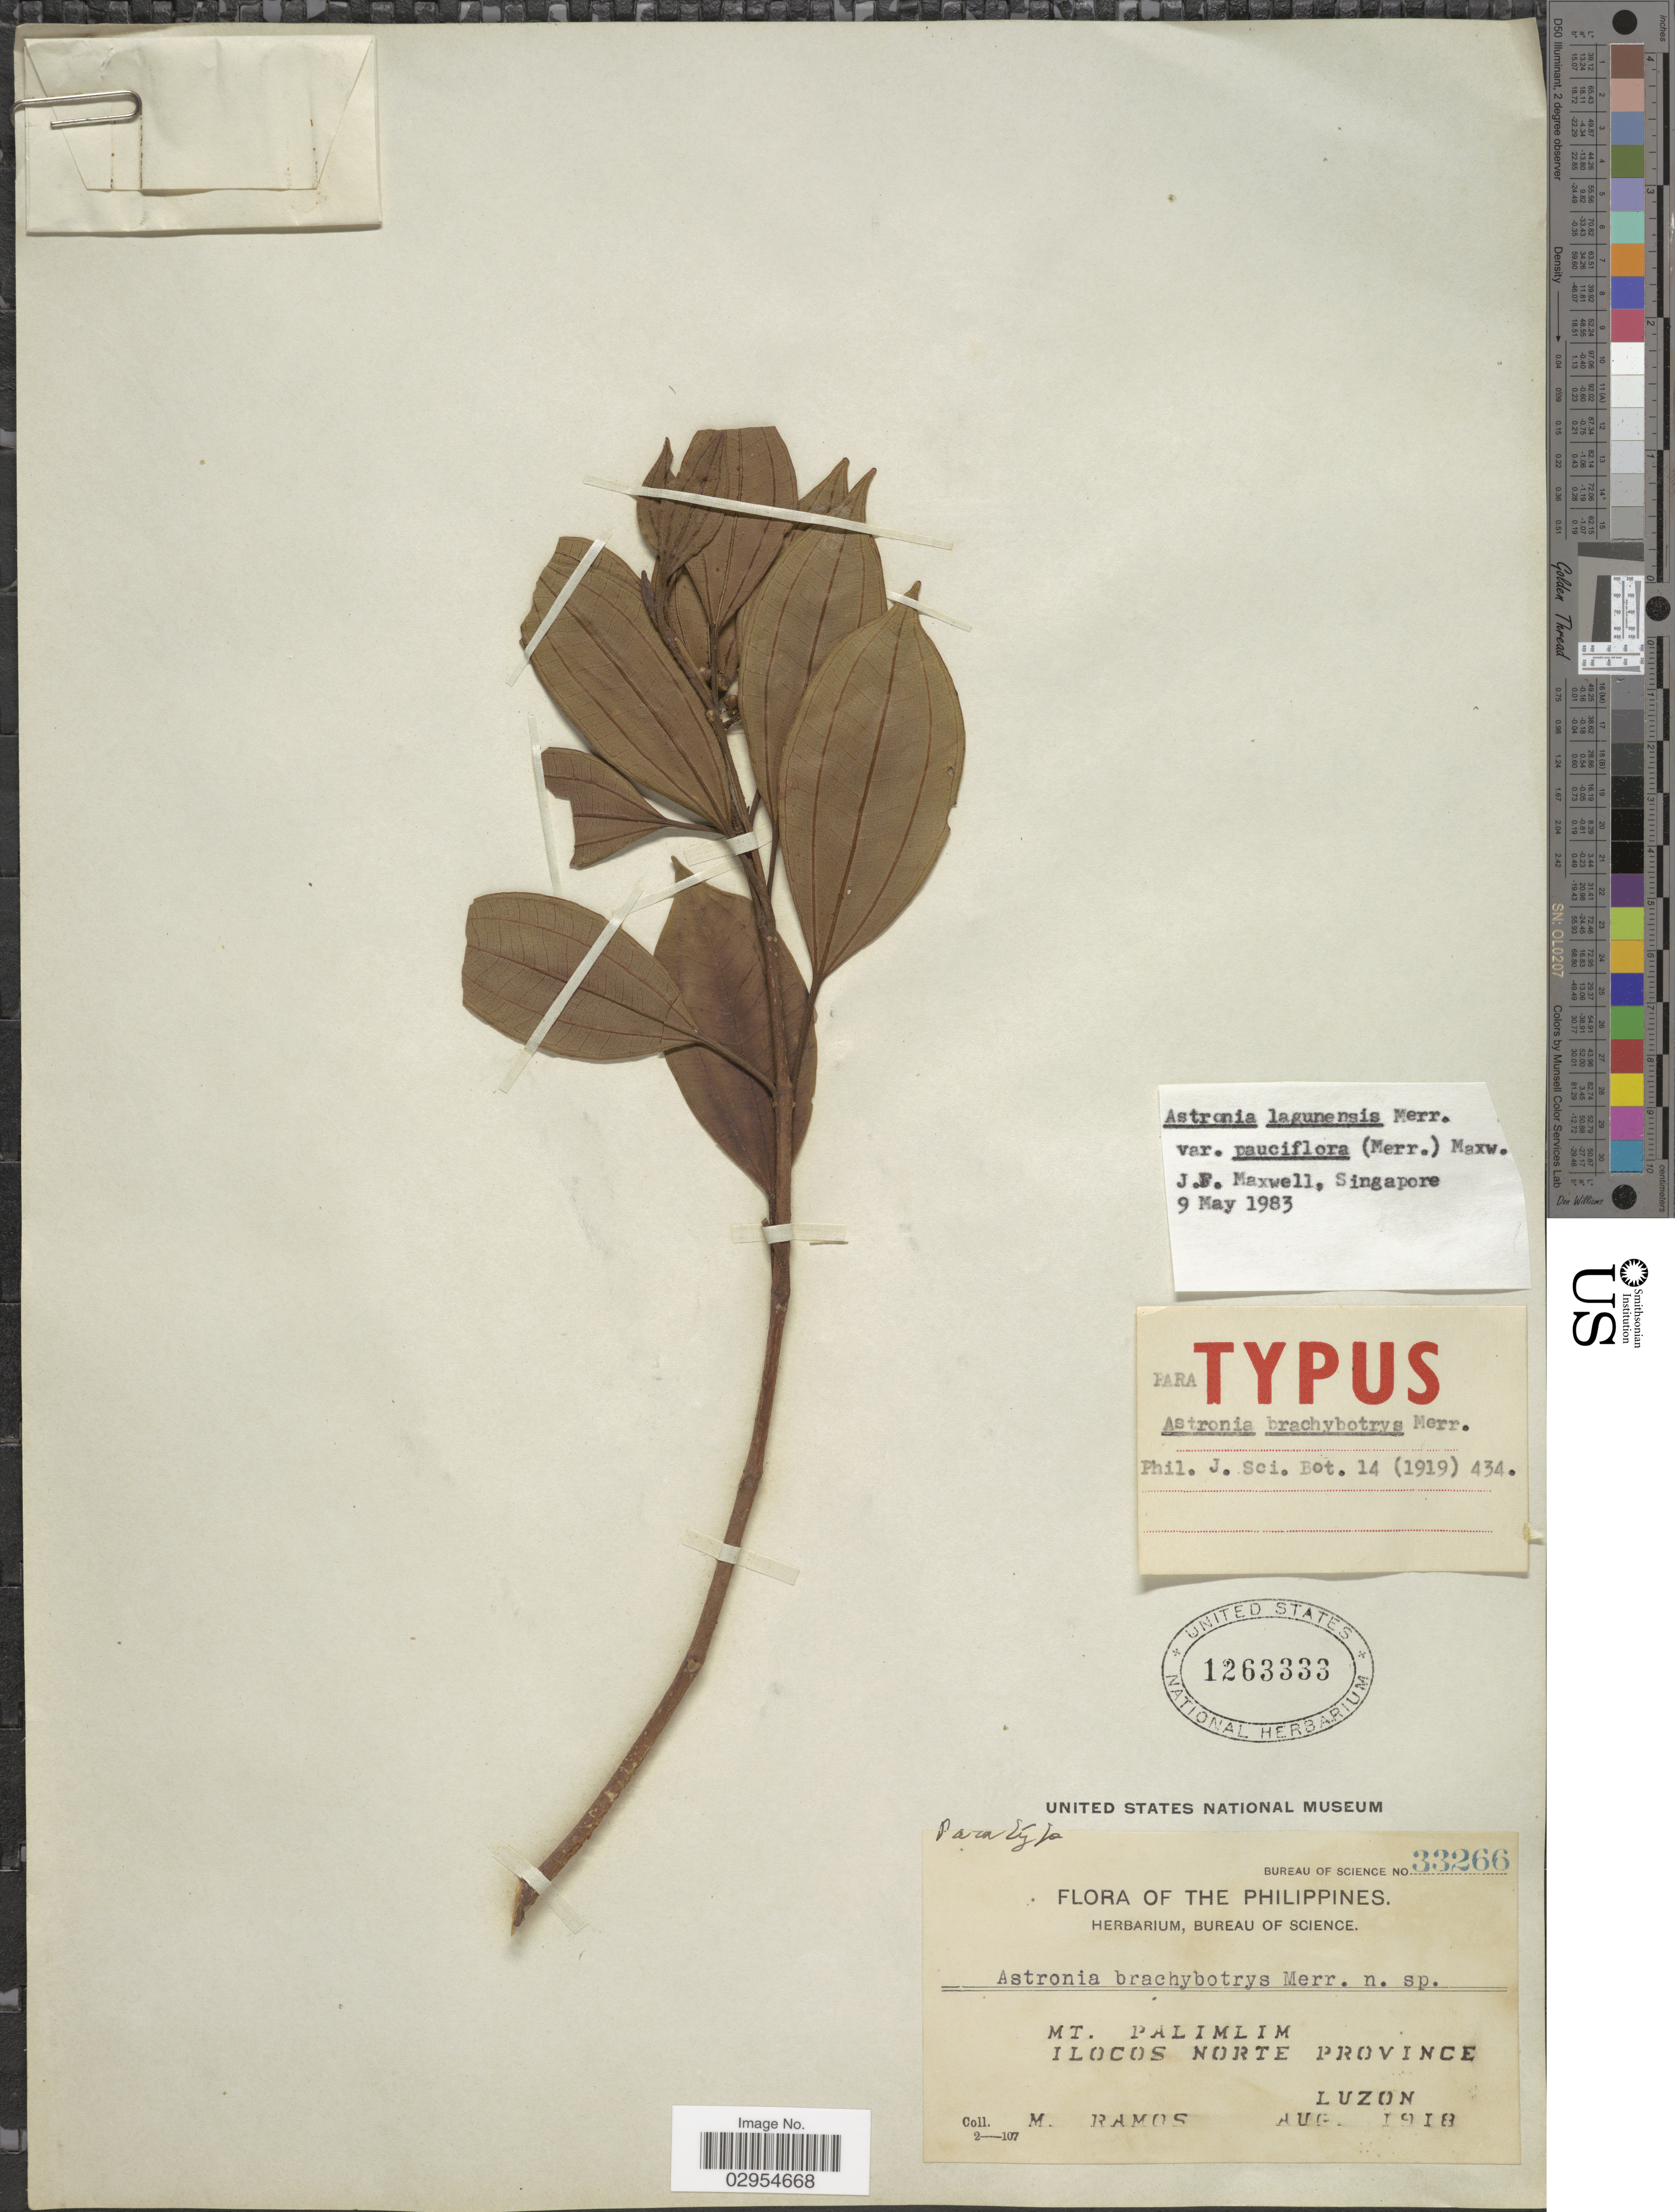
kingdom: Plantae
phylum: Tracheophyta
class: Magnoliopsida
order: Myrtales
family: Melastomataceae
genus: Astronia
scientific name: Astronia lagunensis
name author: Merr.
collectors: M. Ramos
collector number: Bureau of Science 33266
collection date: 1918-08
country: Philippines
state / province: Ilocos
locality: Mt. Palimlim, Ilocos Norte Province. Luzon.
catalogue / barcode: US 1263333